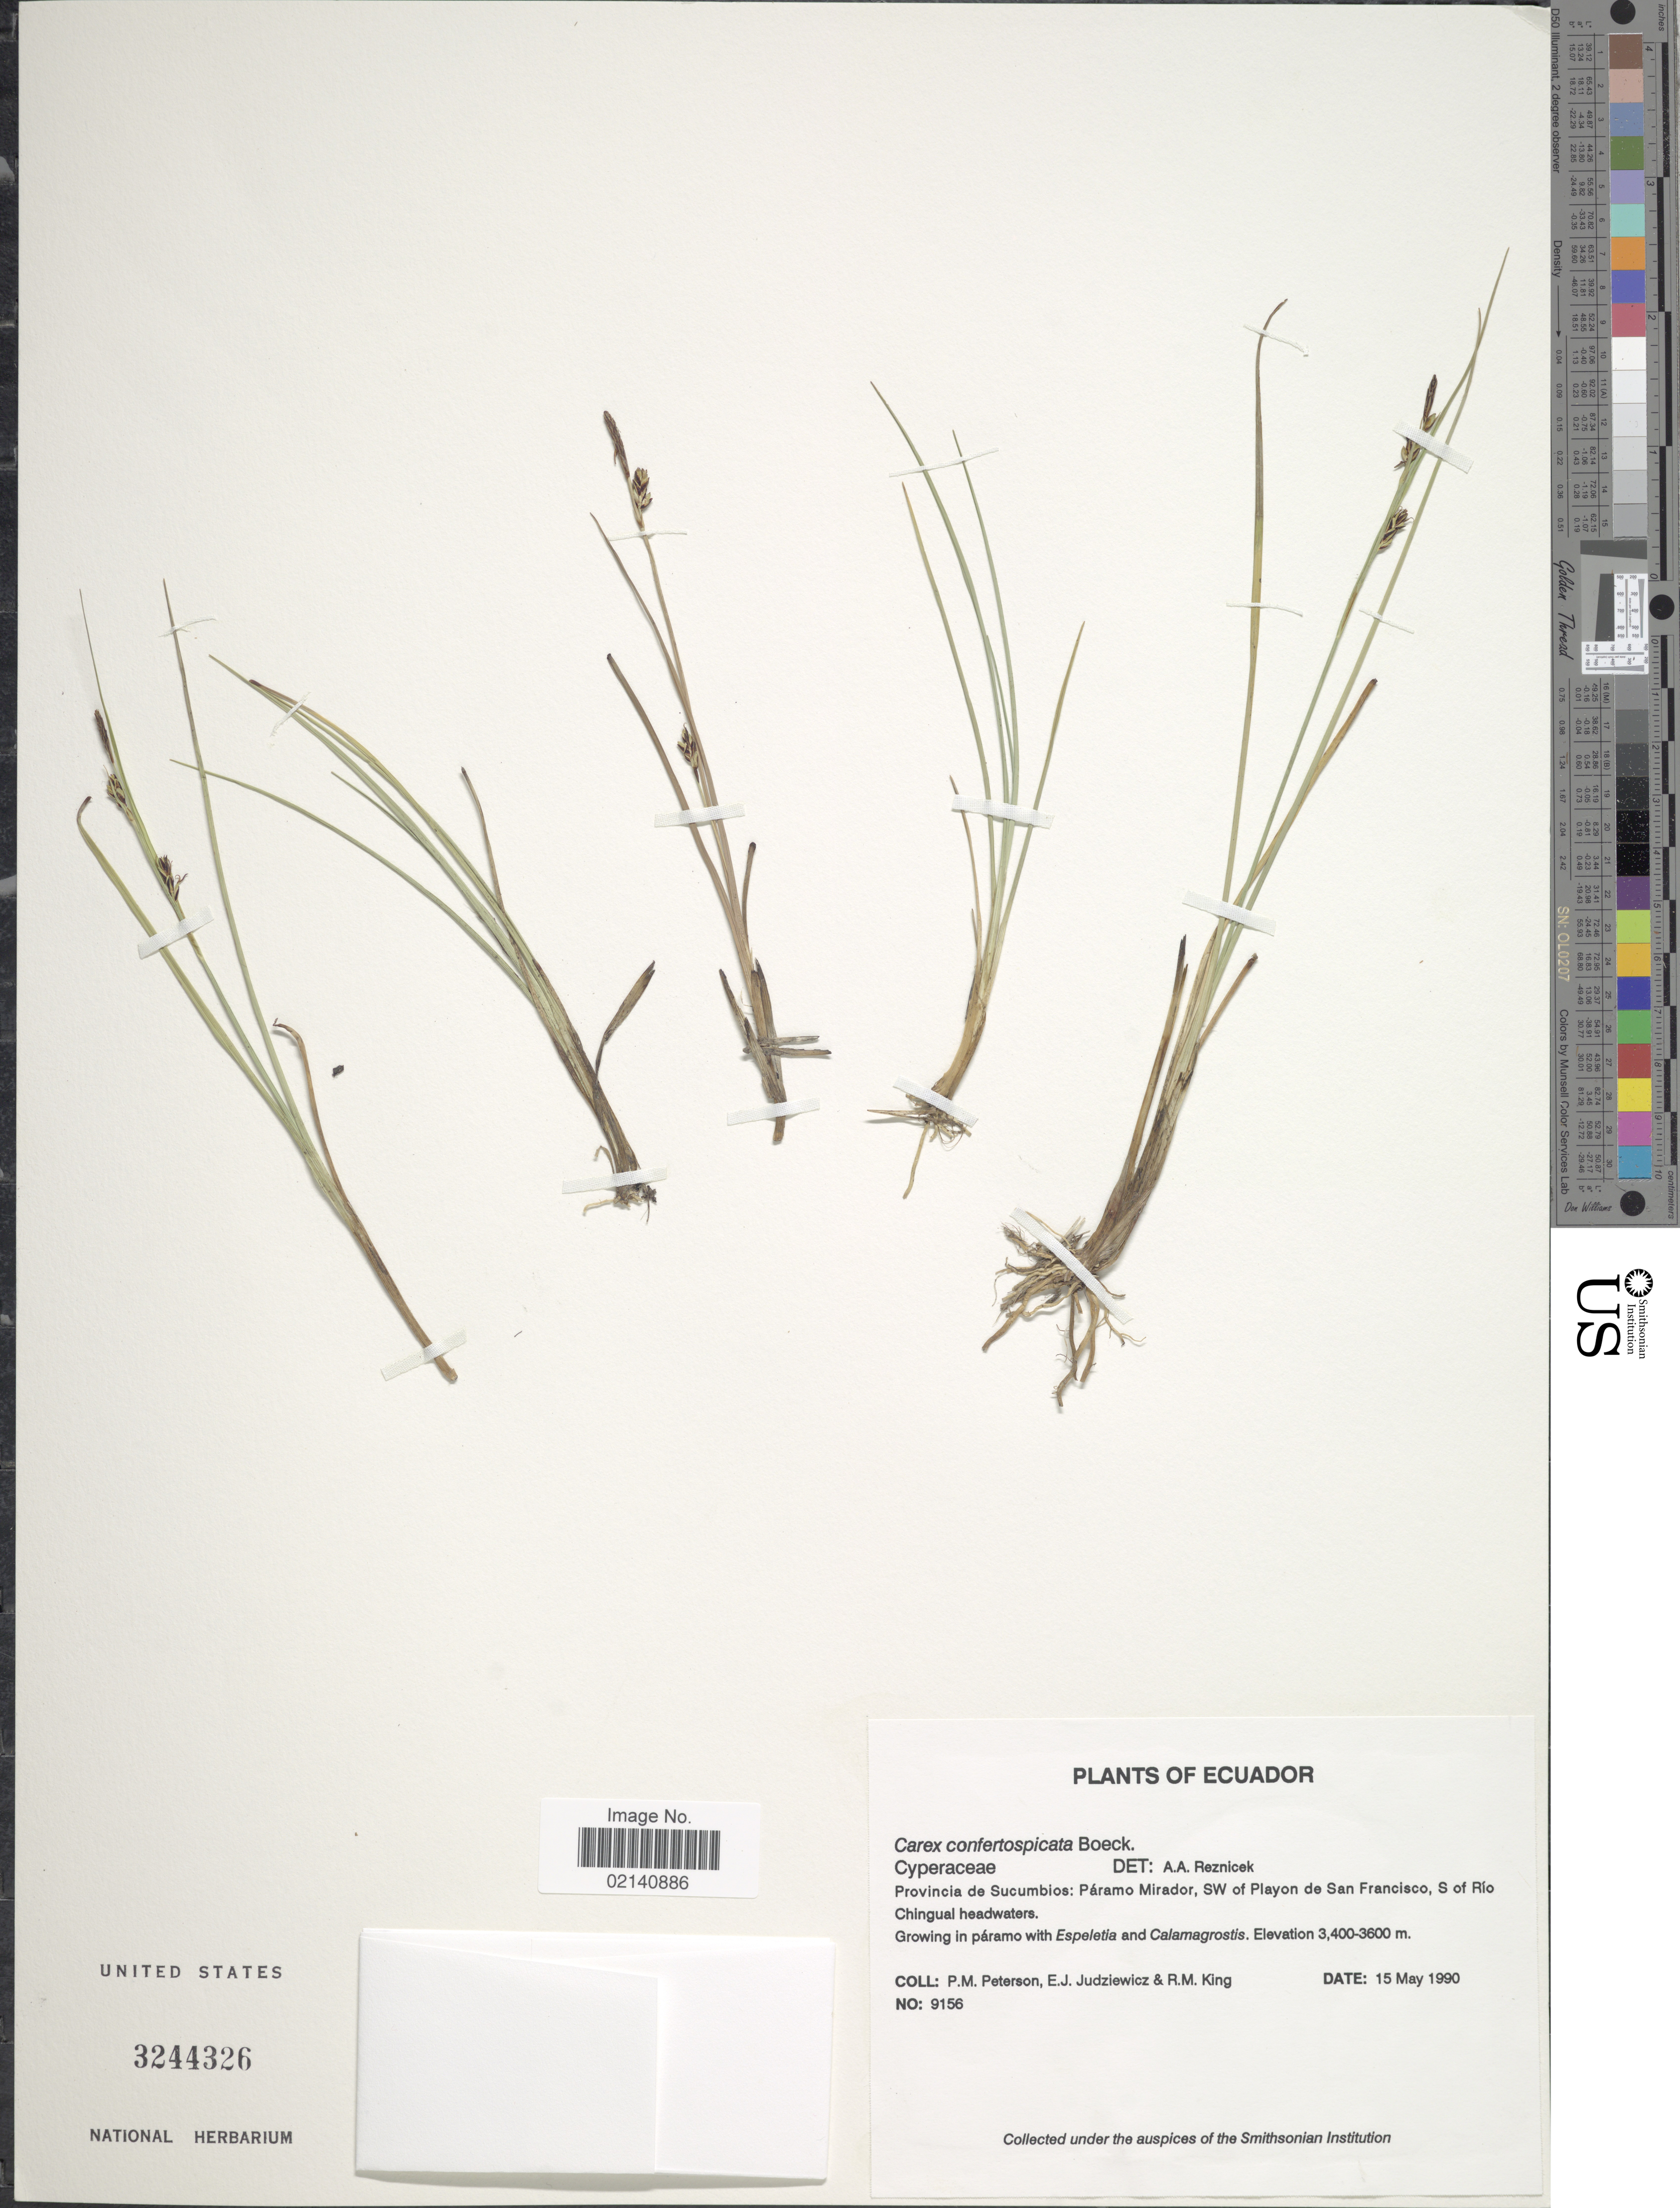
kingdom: Plantae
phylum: Tracheophyta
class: Liliopsida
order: Poales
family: Cyperaceae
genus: Carex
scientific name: Carex livida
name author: (Wahlenb.) Willd.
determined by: Jiménez-Mejías, P.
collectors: P. Petersen, E. J. Judziewicz & R. M. King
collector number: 9156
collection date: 1990-05-15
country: Ecuador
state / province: Sucumbíos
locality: Paramo Mirador, SW of Playon de San Francisco, S of Rio Chingual headwaters, in paramo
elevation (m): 3400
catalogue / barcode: US 3244326